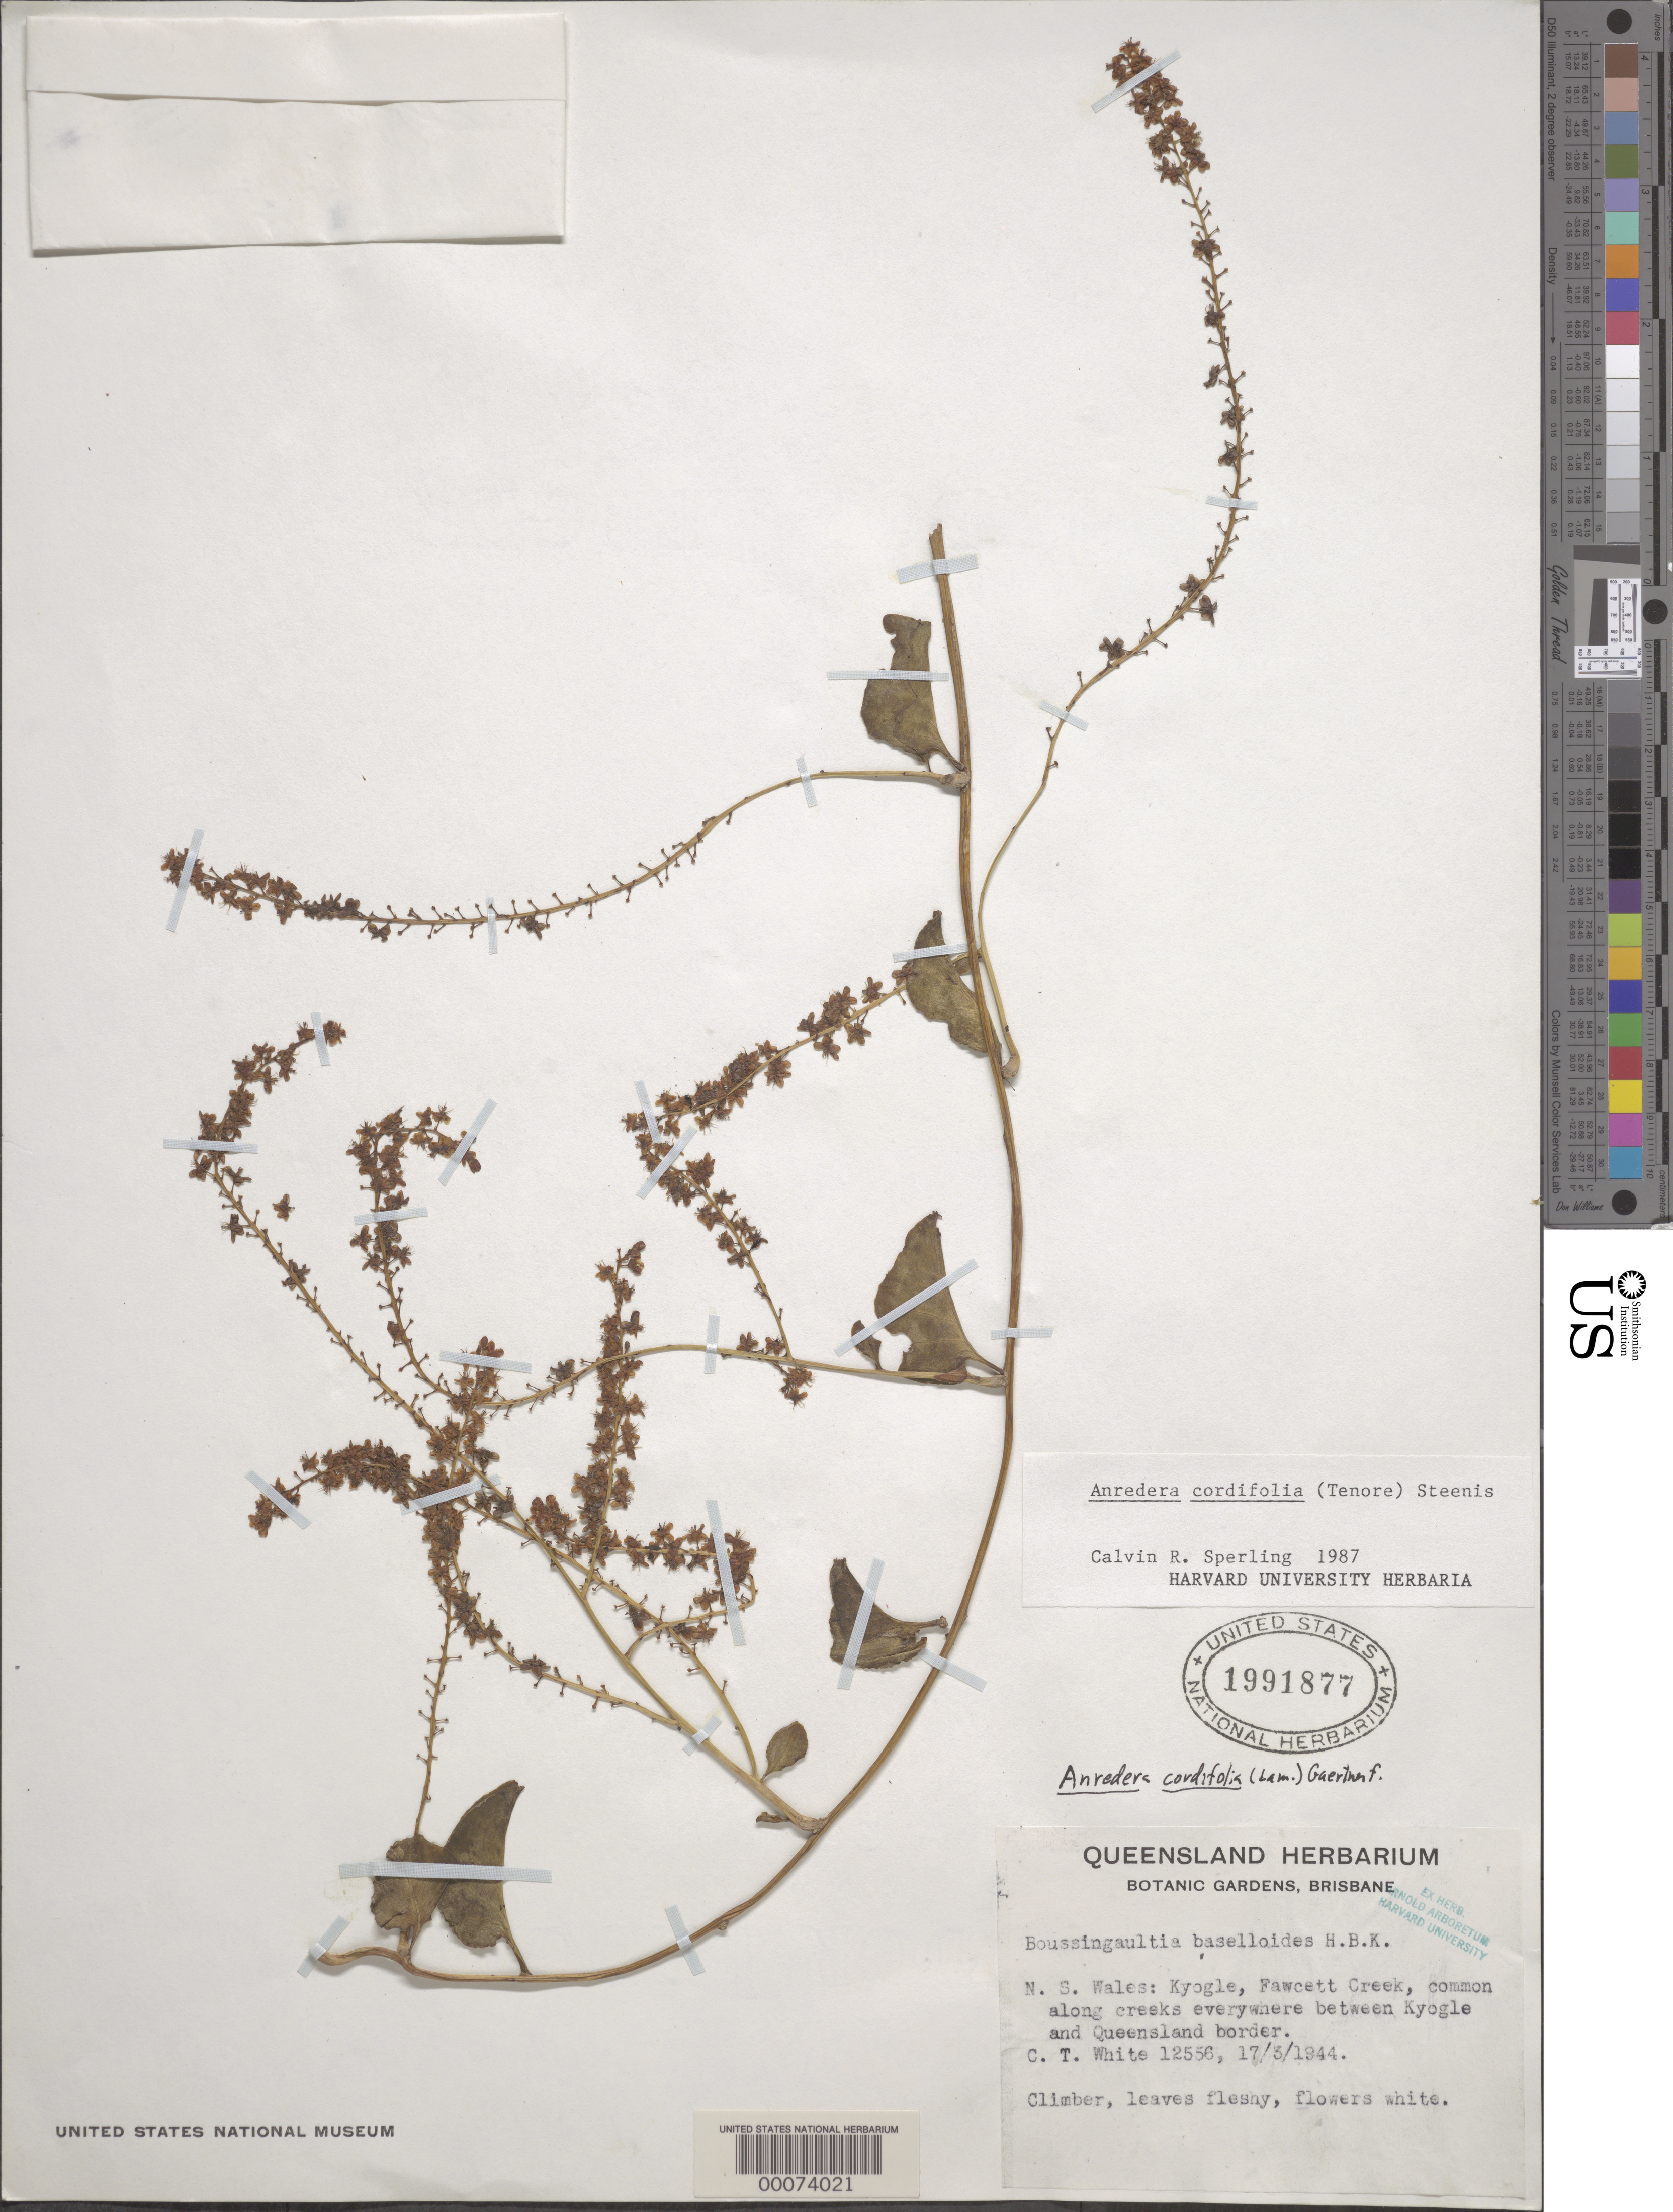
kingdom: Plantae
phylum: Tracheophyta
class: Magnoliopsida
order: Caryophyllales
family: Basellaceae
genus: Anredera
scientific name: Anredera cordifolia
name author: (Ten.) Steenis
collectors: C. T. White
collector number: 12556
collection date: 1944-03-17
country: Australia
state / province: New South Wales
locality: N. S. Wales: Kyogle, Fawcett Creek, common on creeks everywhere between Kyogle and Queensland border.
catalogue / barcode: US 1991877